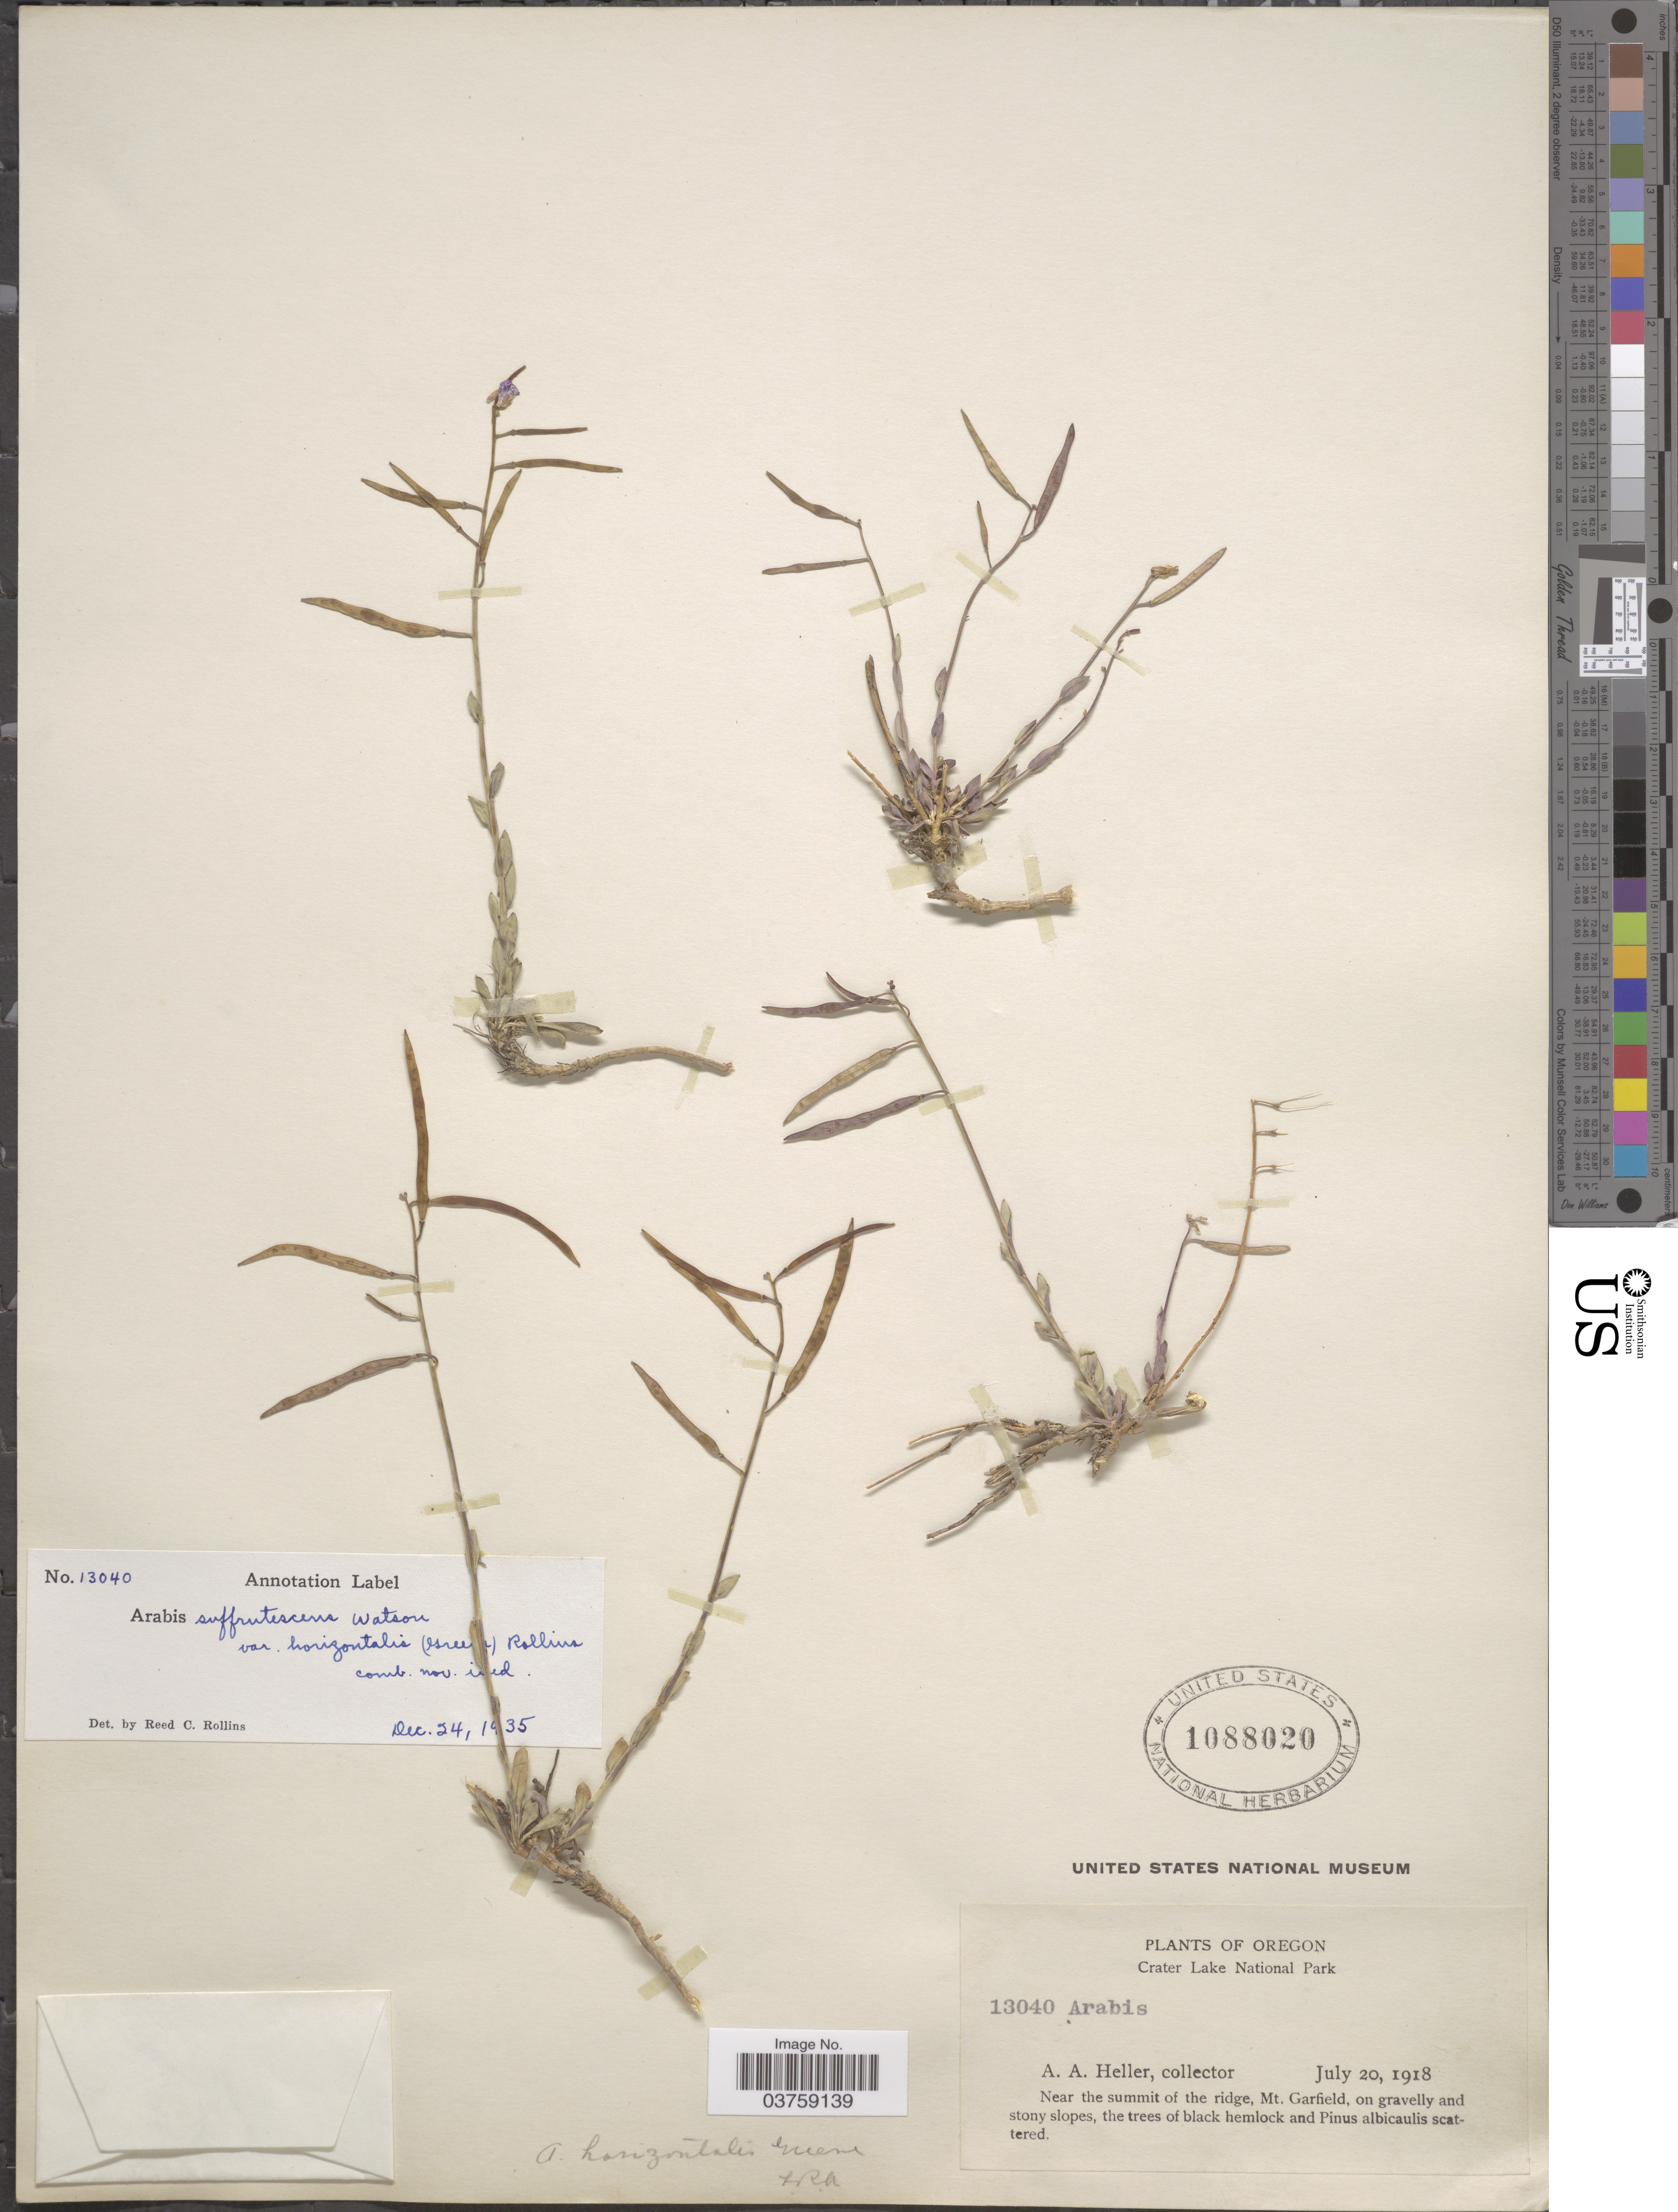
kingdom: Plantae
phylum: Tracheophyta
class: Magnoliopsida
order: Brassicales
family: Brassicaceae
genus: Arabis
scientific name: Arabis suffrutescens var. horizontalis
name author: (Greene) Rollins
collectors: A. A. Heller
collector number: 13040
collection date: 1918-07-20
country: United States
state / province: Oregon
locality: Crater Lake National Park. Near the summit of the ridge, Mt. Garfield.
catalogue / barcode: US 1088020